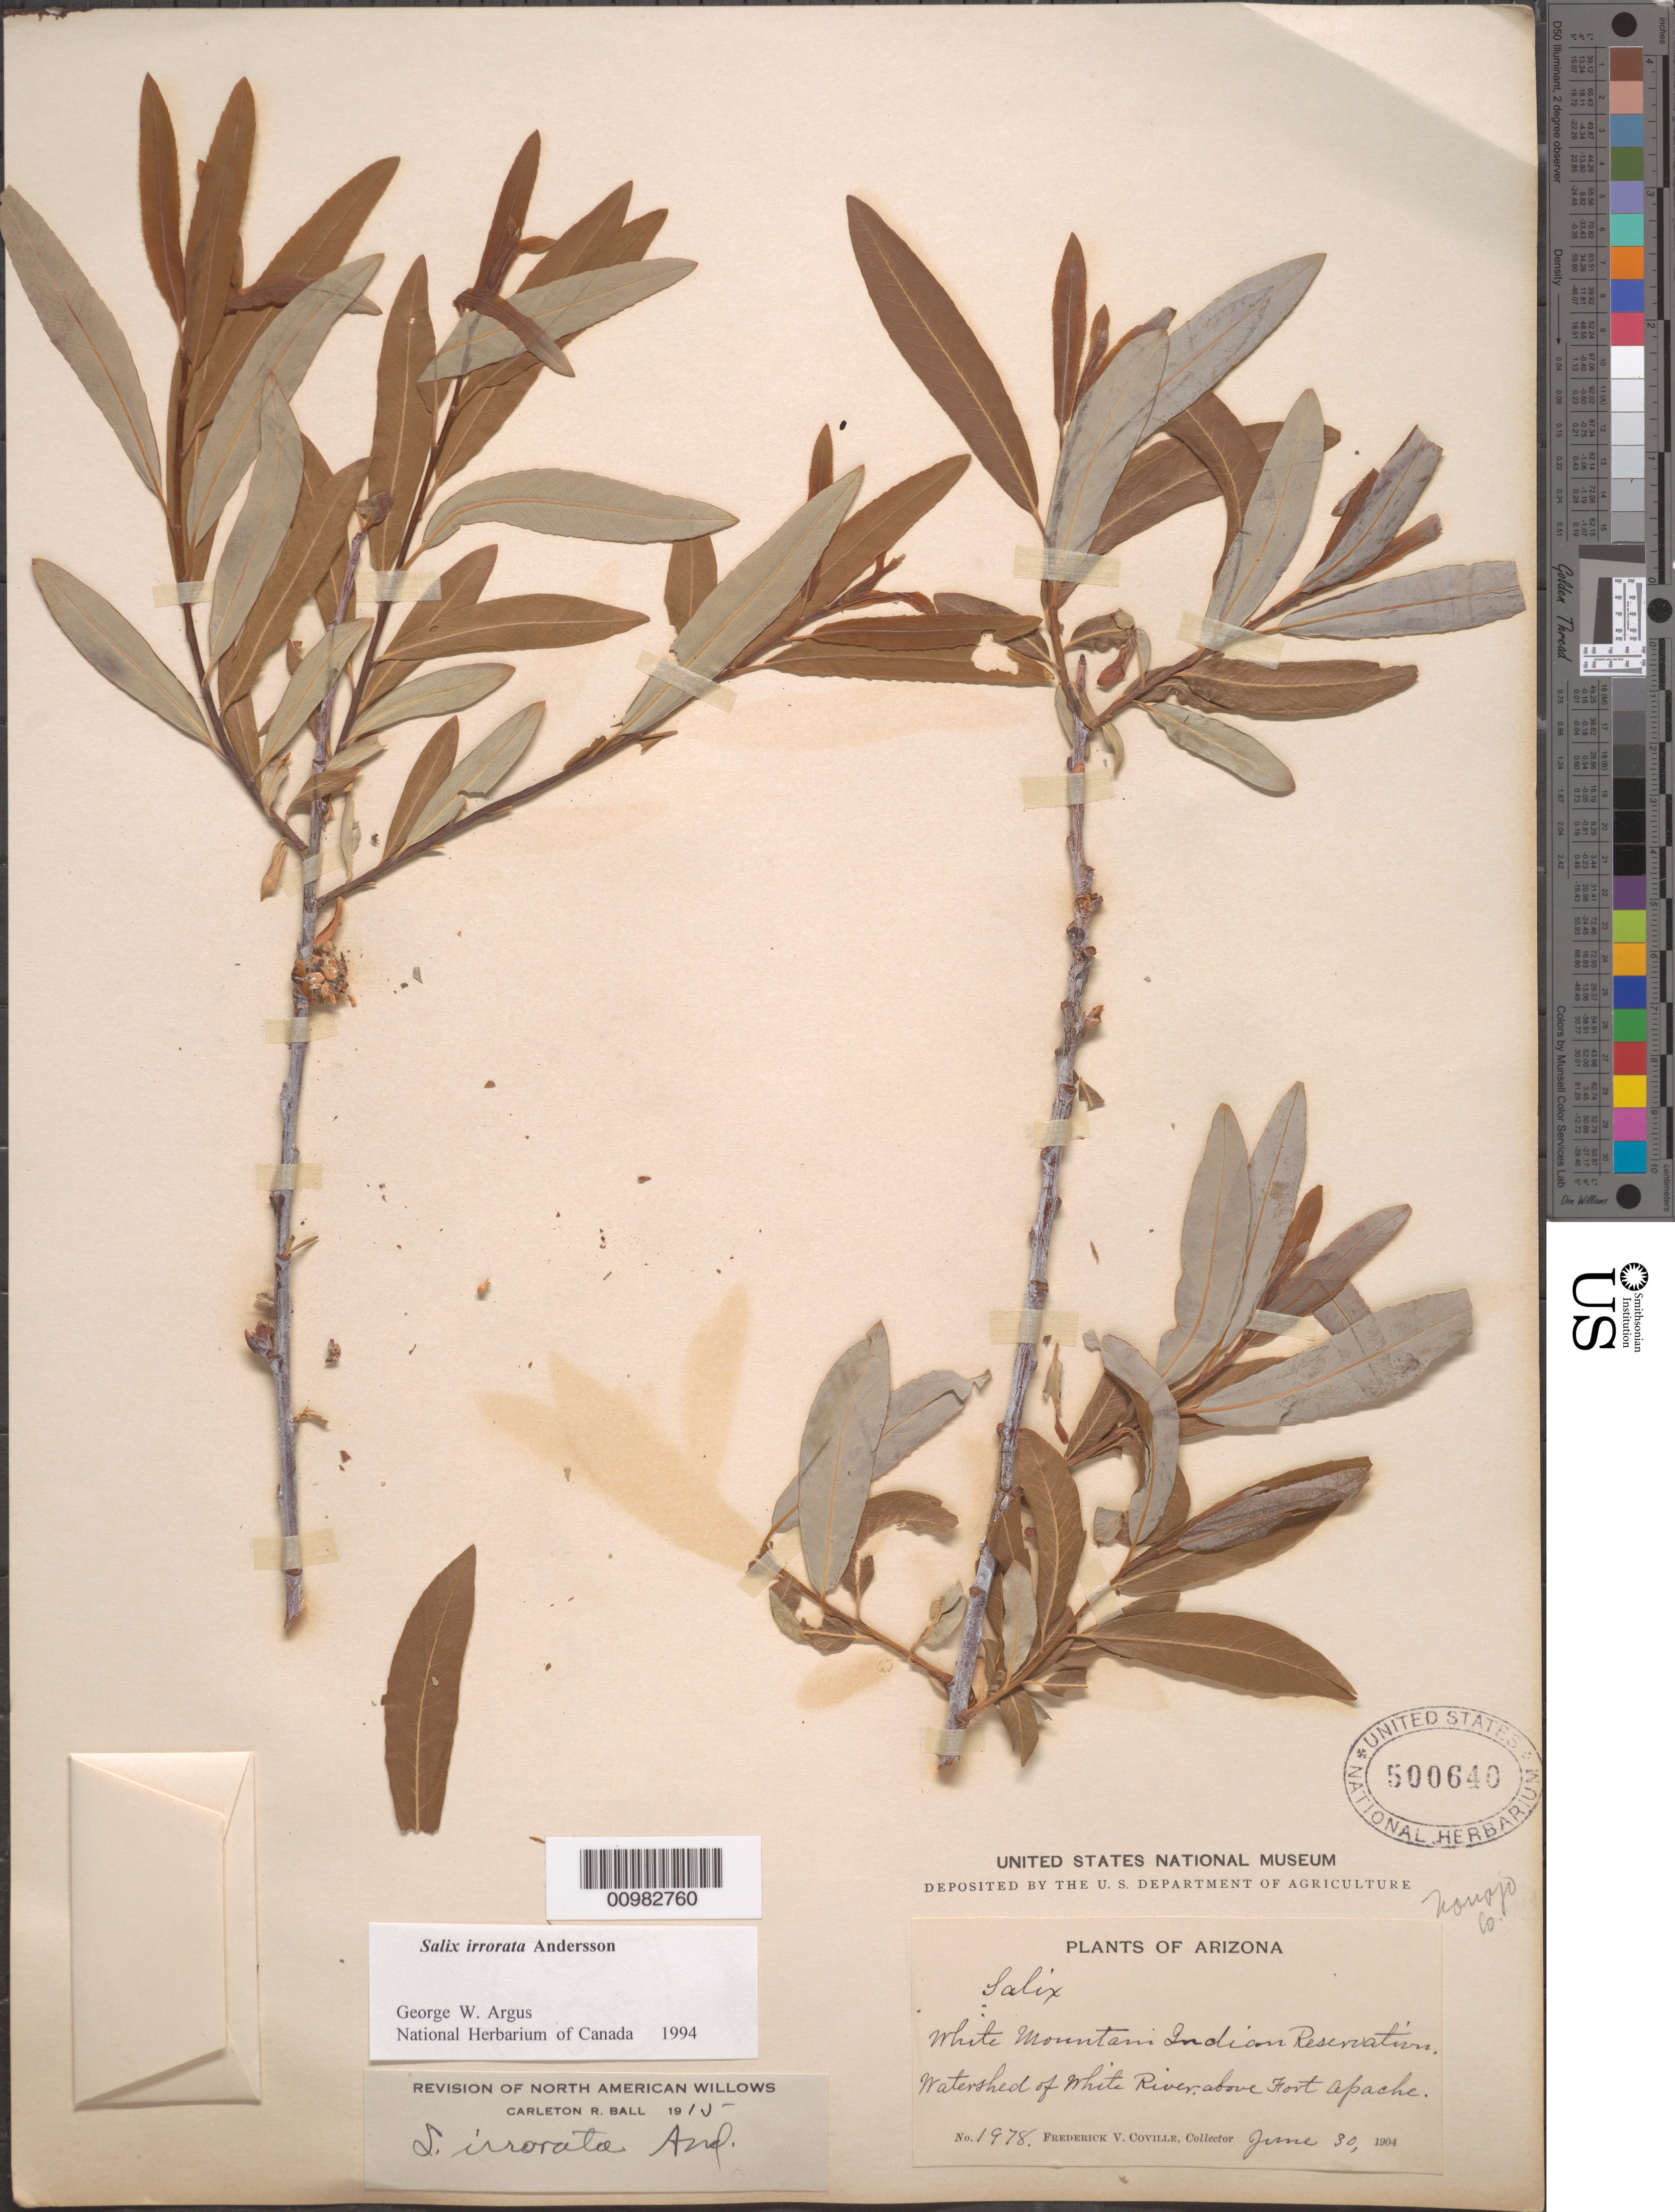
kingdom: Plantae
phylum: Tracheophyta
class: Magnoliopsida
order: Malpighiales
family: Salicaceae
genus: Salix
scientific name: Salix irrorata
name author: Andersson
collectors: F. V. Coville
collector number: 1978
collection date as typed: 30 Jun 1904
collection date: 1904-06-30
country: United States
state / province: Arizona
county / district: Apache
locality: White Mountain Indian Reservation. Watershed of White River, Fort Apache.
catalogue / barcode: US 500640